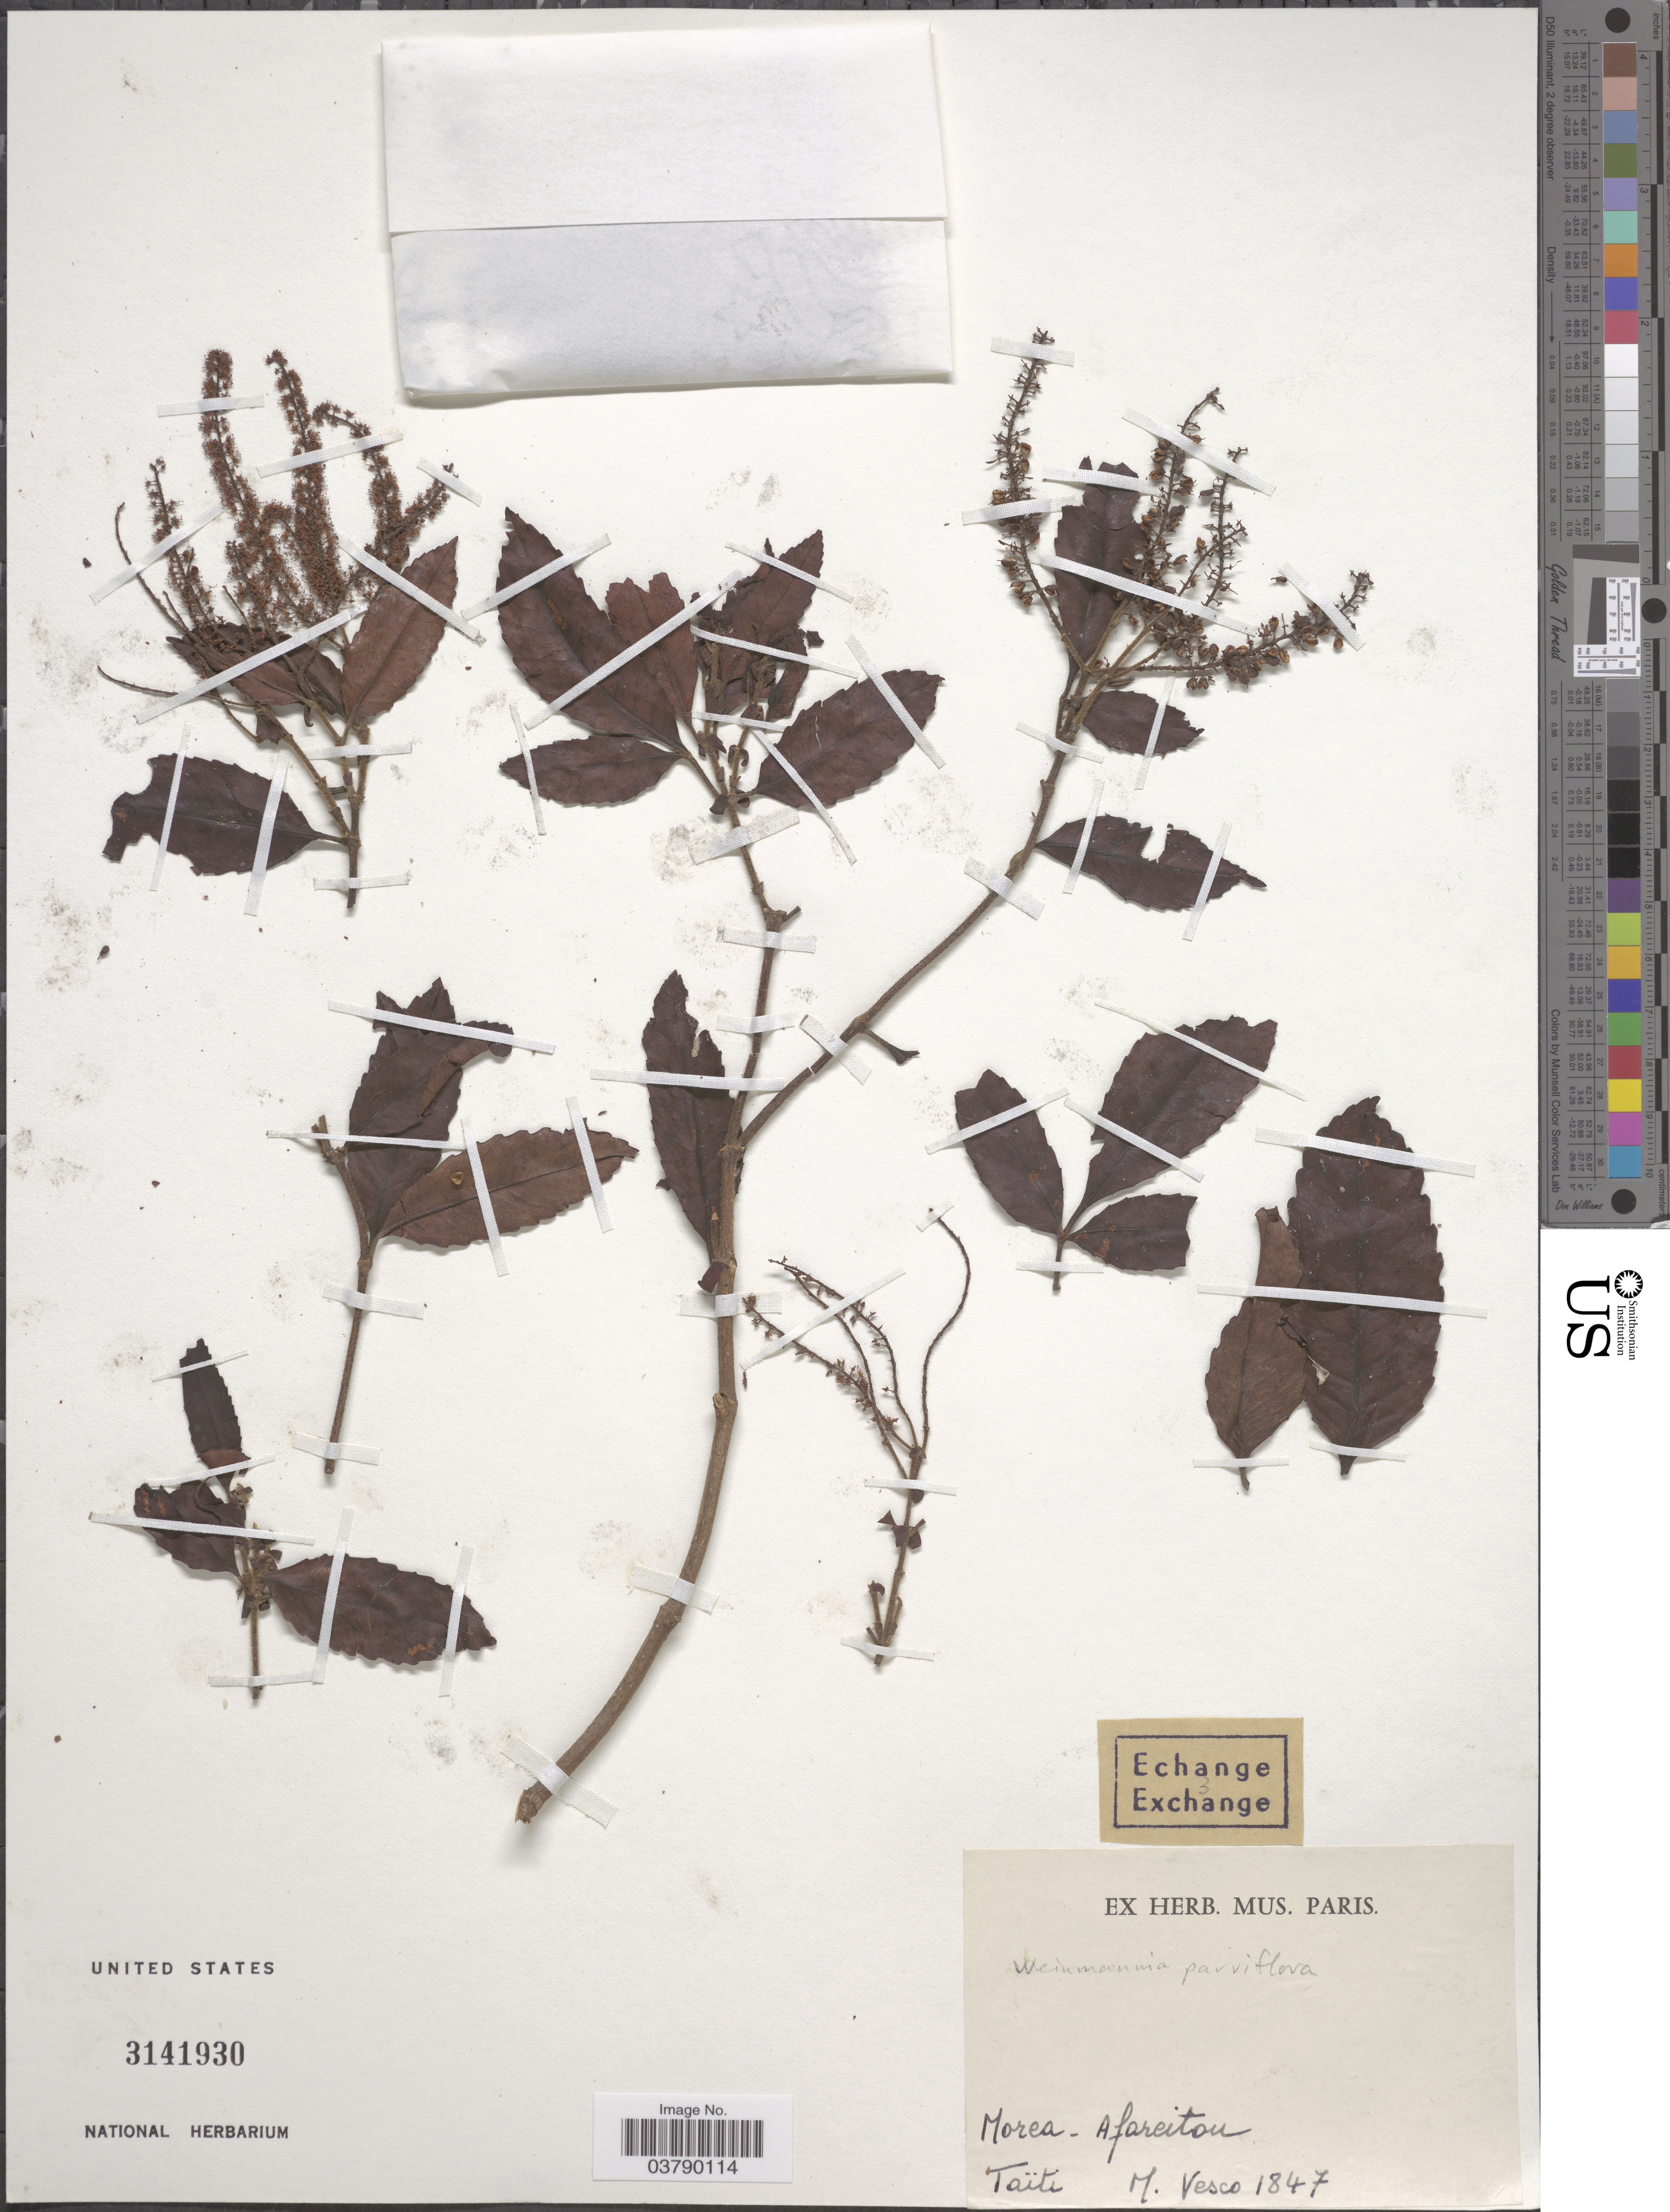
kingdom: Plantae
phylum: Tracheophyta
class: Magnoliopsida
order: Oxalidales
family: Cunoniaceae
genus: Pterophylla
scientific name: Pterophylla parviflora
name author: (G. Forst.) Pillon & H.C. Hopkins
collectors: M. Vesco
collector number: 1847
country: French Polynesia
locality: Morea-Afareitou. Taïti.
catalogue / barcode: US 3141930